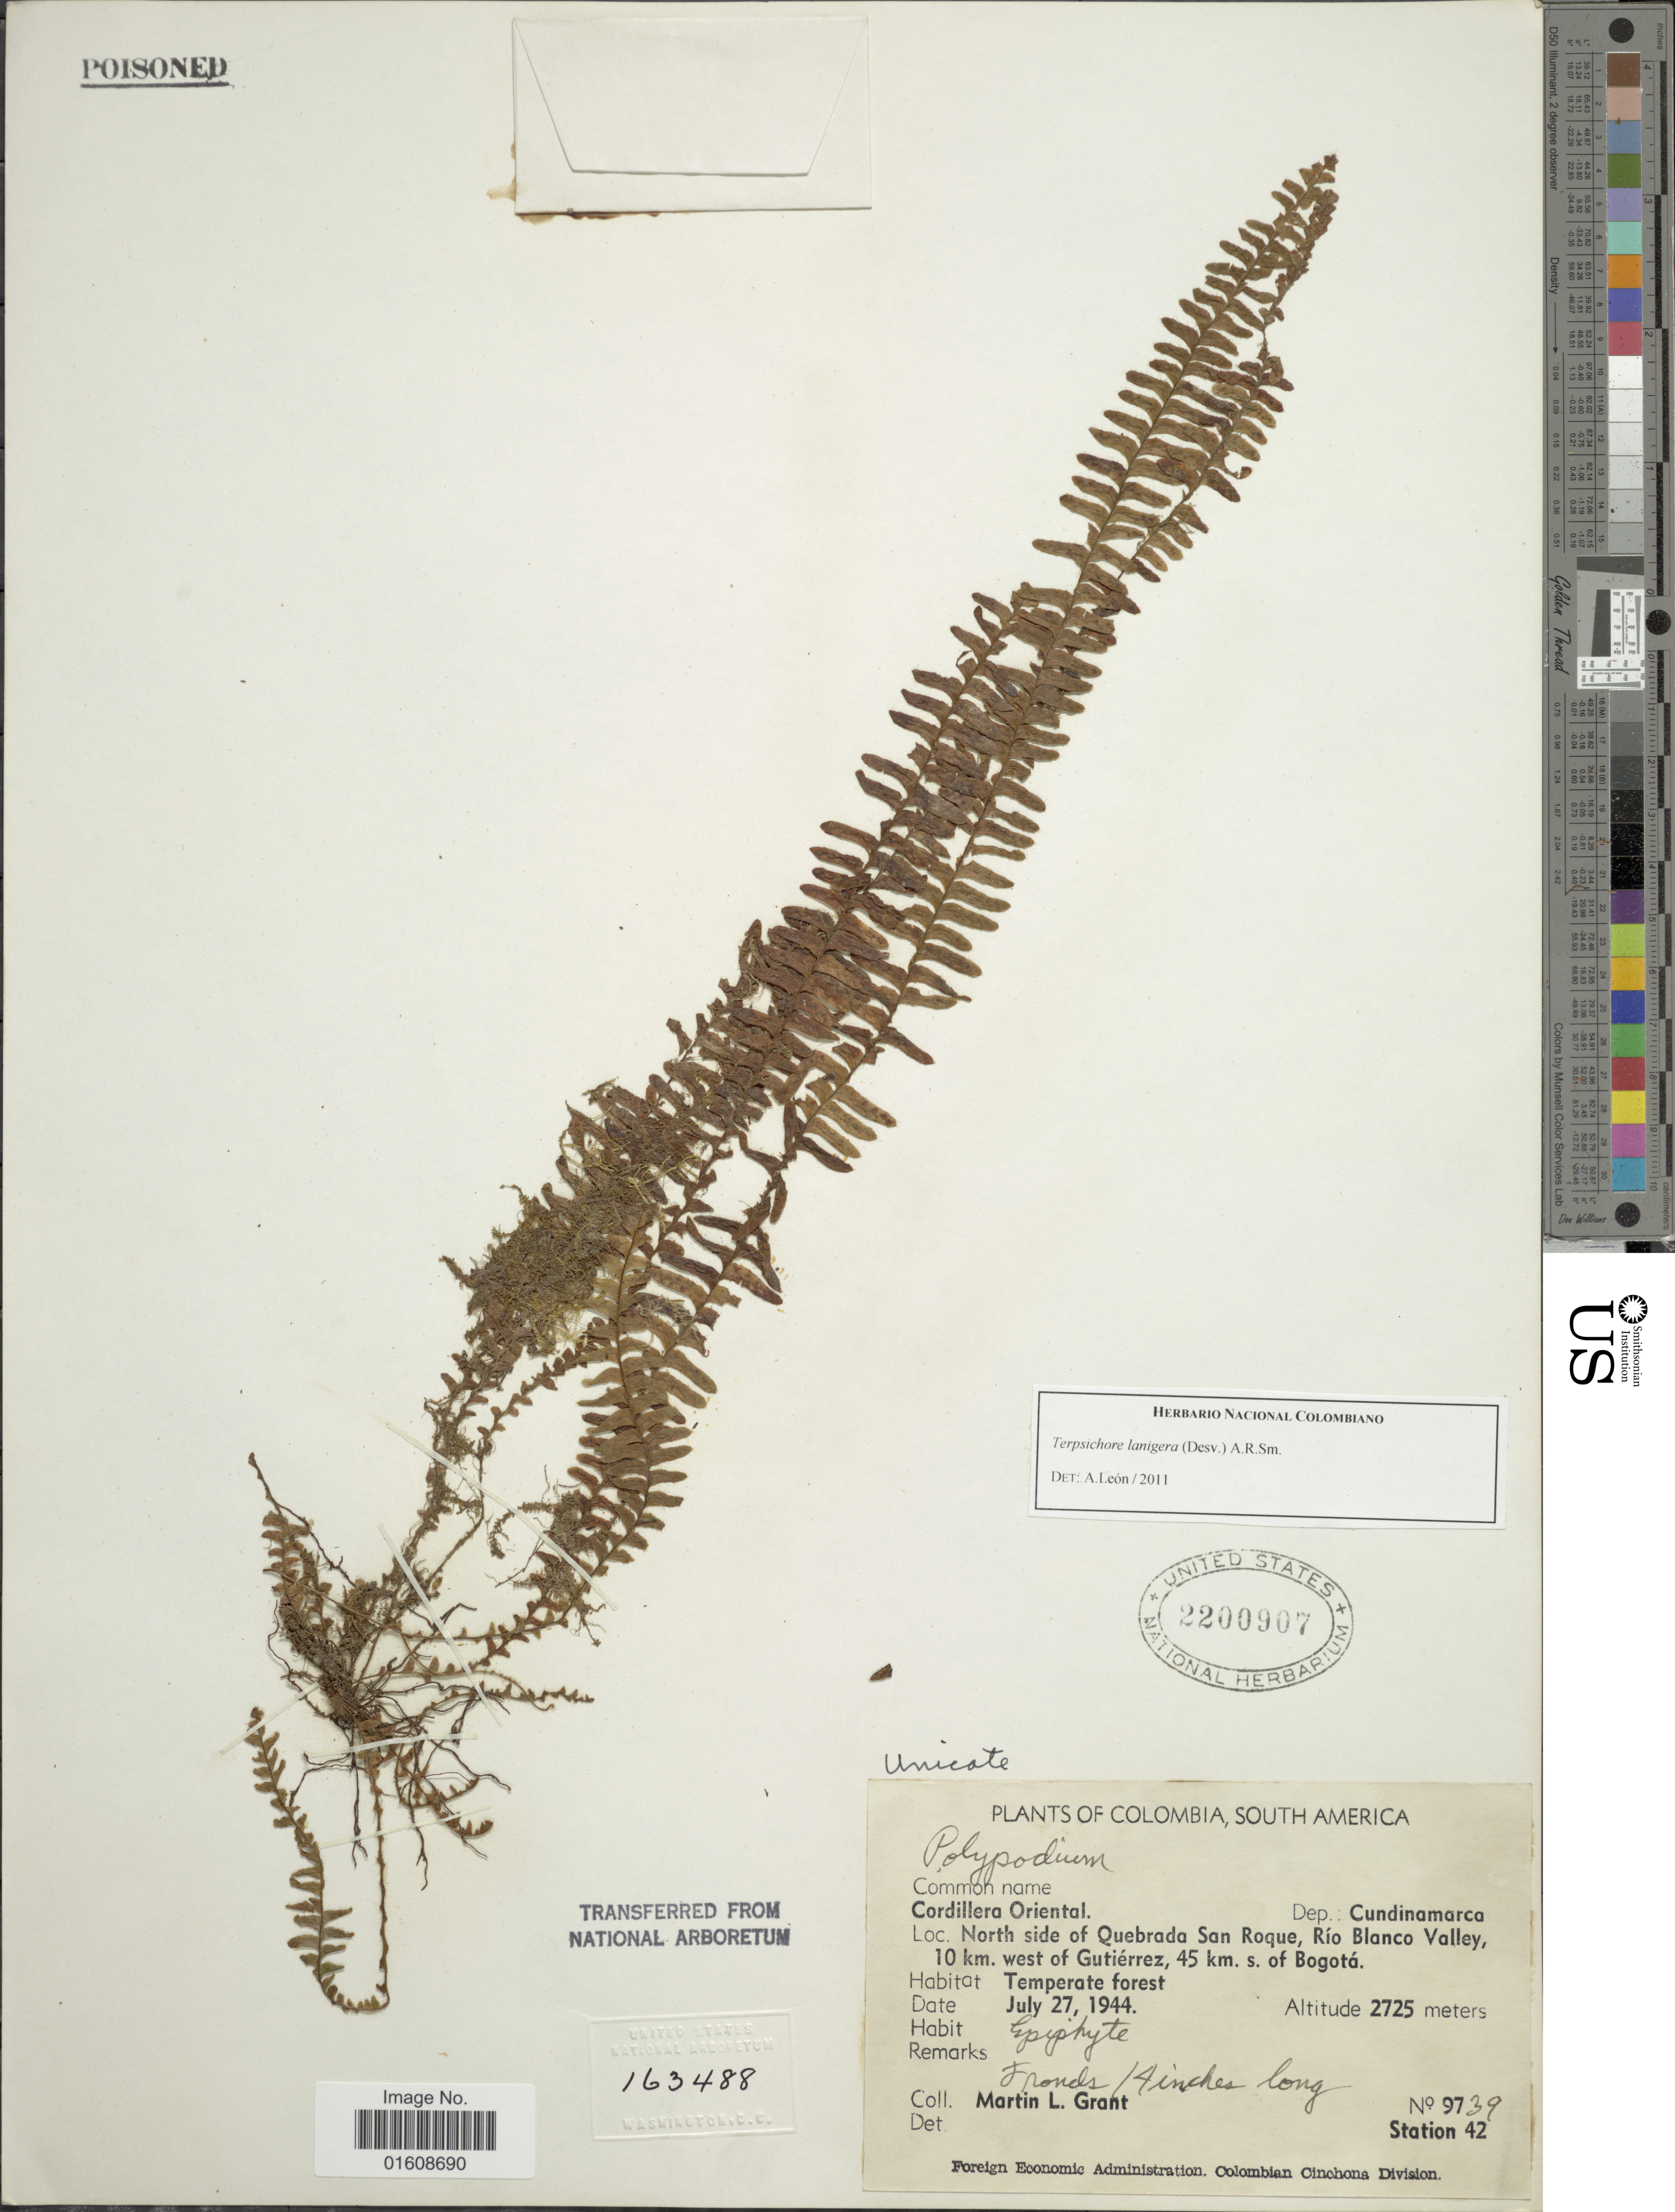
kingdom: Plantae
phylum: Tracheophyta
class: Polypodiopsida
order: Polypodiales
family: Polypodiaceae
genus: Alansmia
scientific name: Alansmia lanigera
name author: (Desv.) Moguel & M. Kessler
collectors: M. L. Grant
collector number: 9739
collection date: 1944-07-27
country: Colombia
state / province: Cundinamarca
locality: Cordillera Oriental. North side of Quebrada San Roque, Río Blanco Valley, 10 km. west of Gutiérez, 45 km. s. of Bogotá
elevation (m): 2725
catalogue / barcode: US 2200907